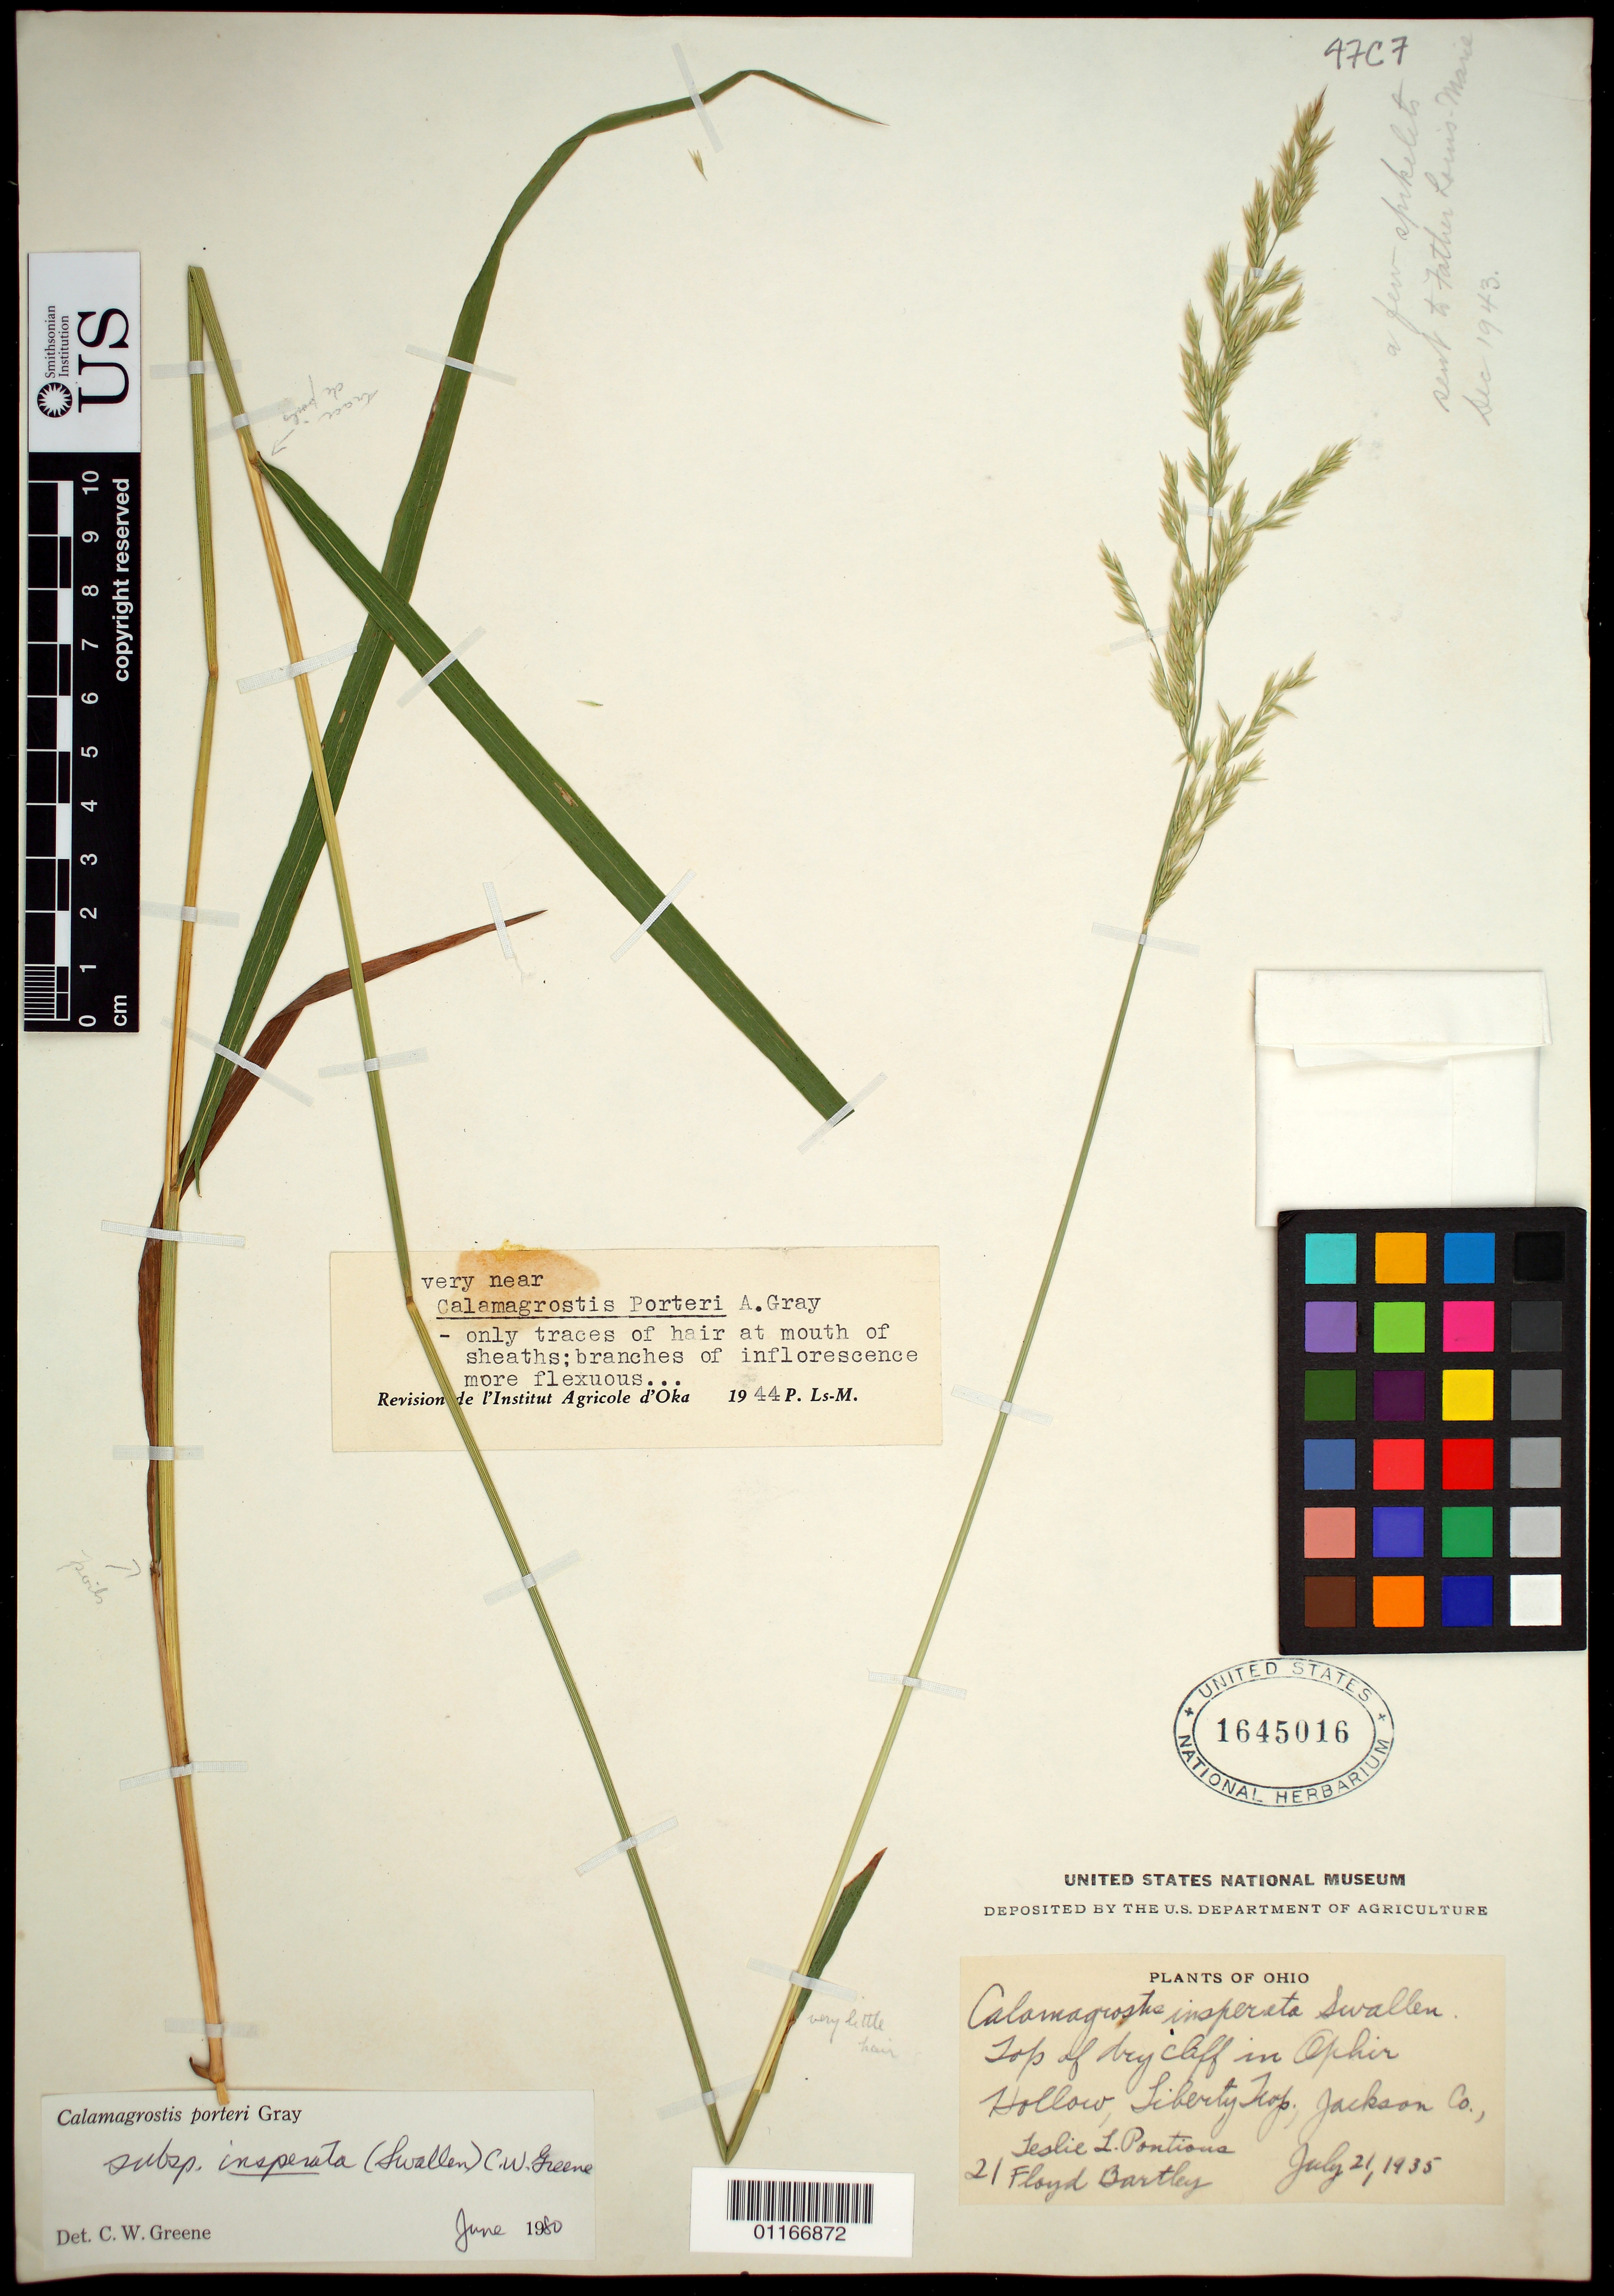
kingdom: Plantae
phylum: Tracheophyta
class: Liliopsida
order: Poales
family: Poaceae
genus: Calamagrostis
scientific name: Calamagrostis porteri subsp. insperata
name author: (Swallen) C.W. Greene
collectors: F. Bartley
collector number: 21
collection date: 1935-07-21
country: United States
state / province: Ohio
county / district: Jackson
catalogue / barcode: US 1645016